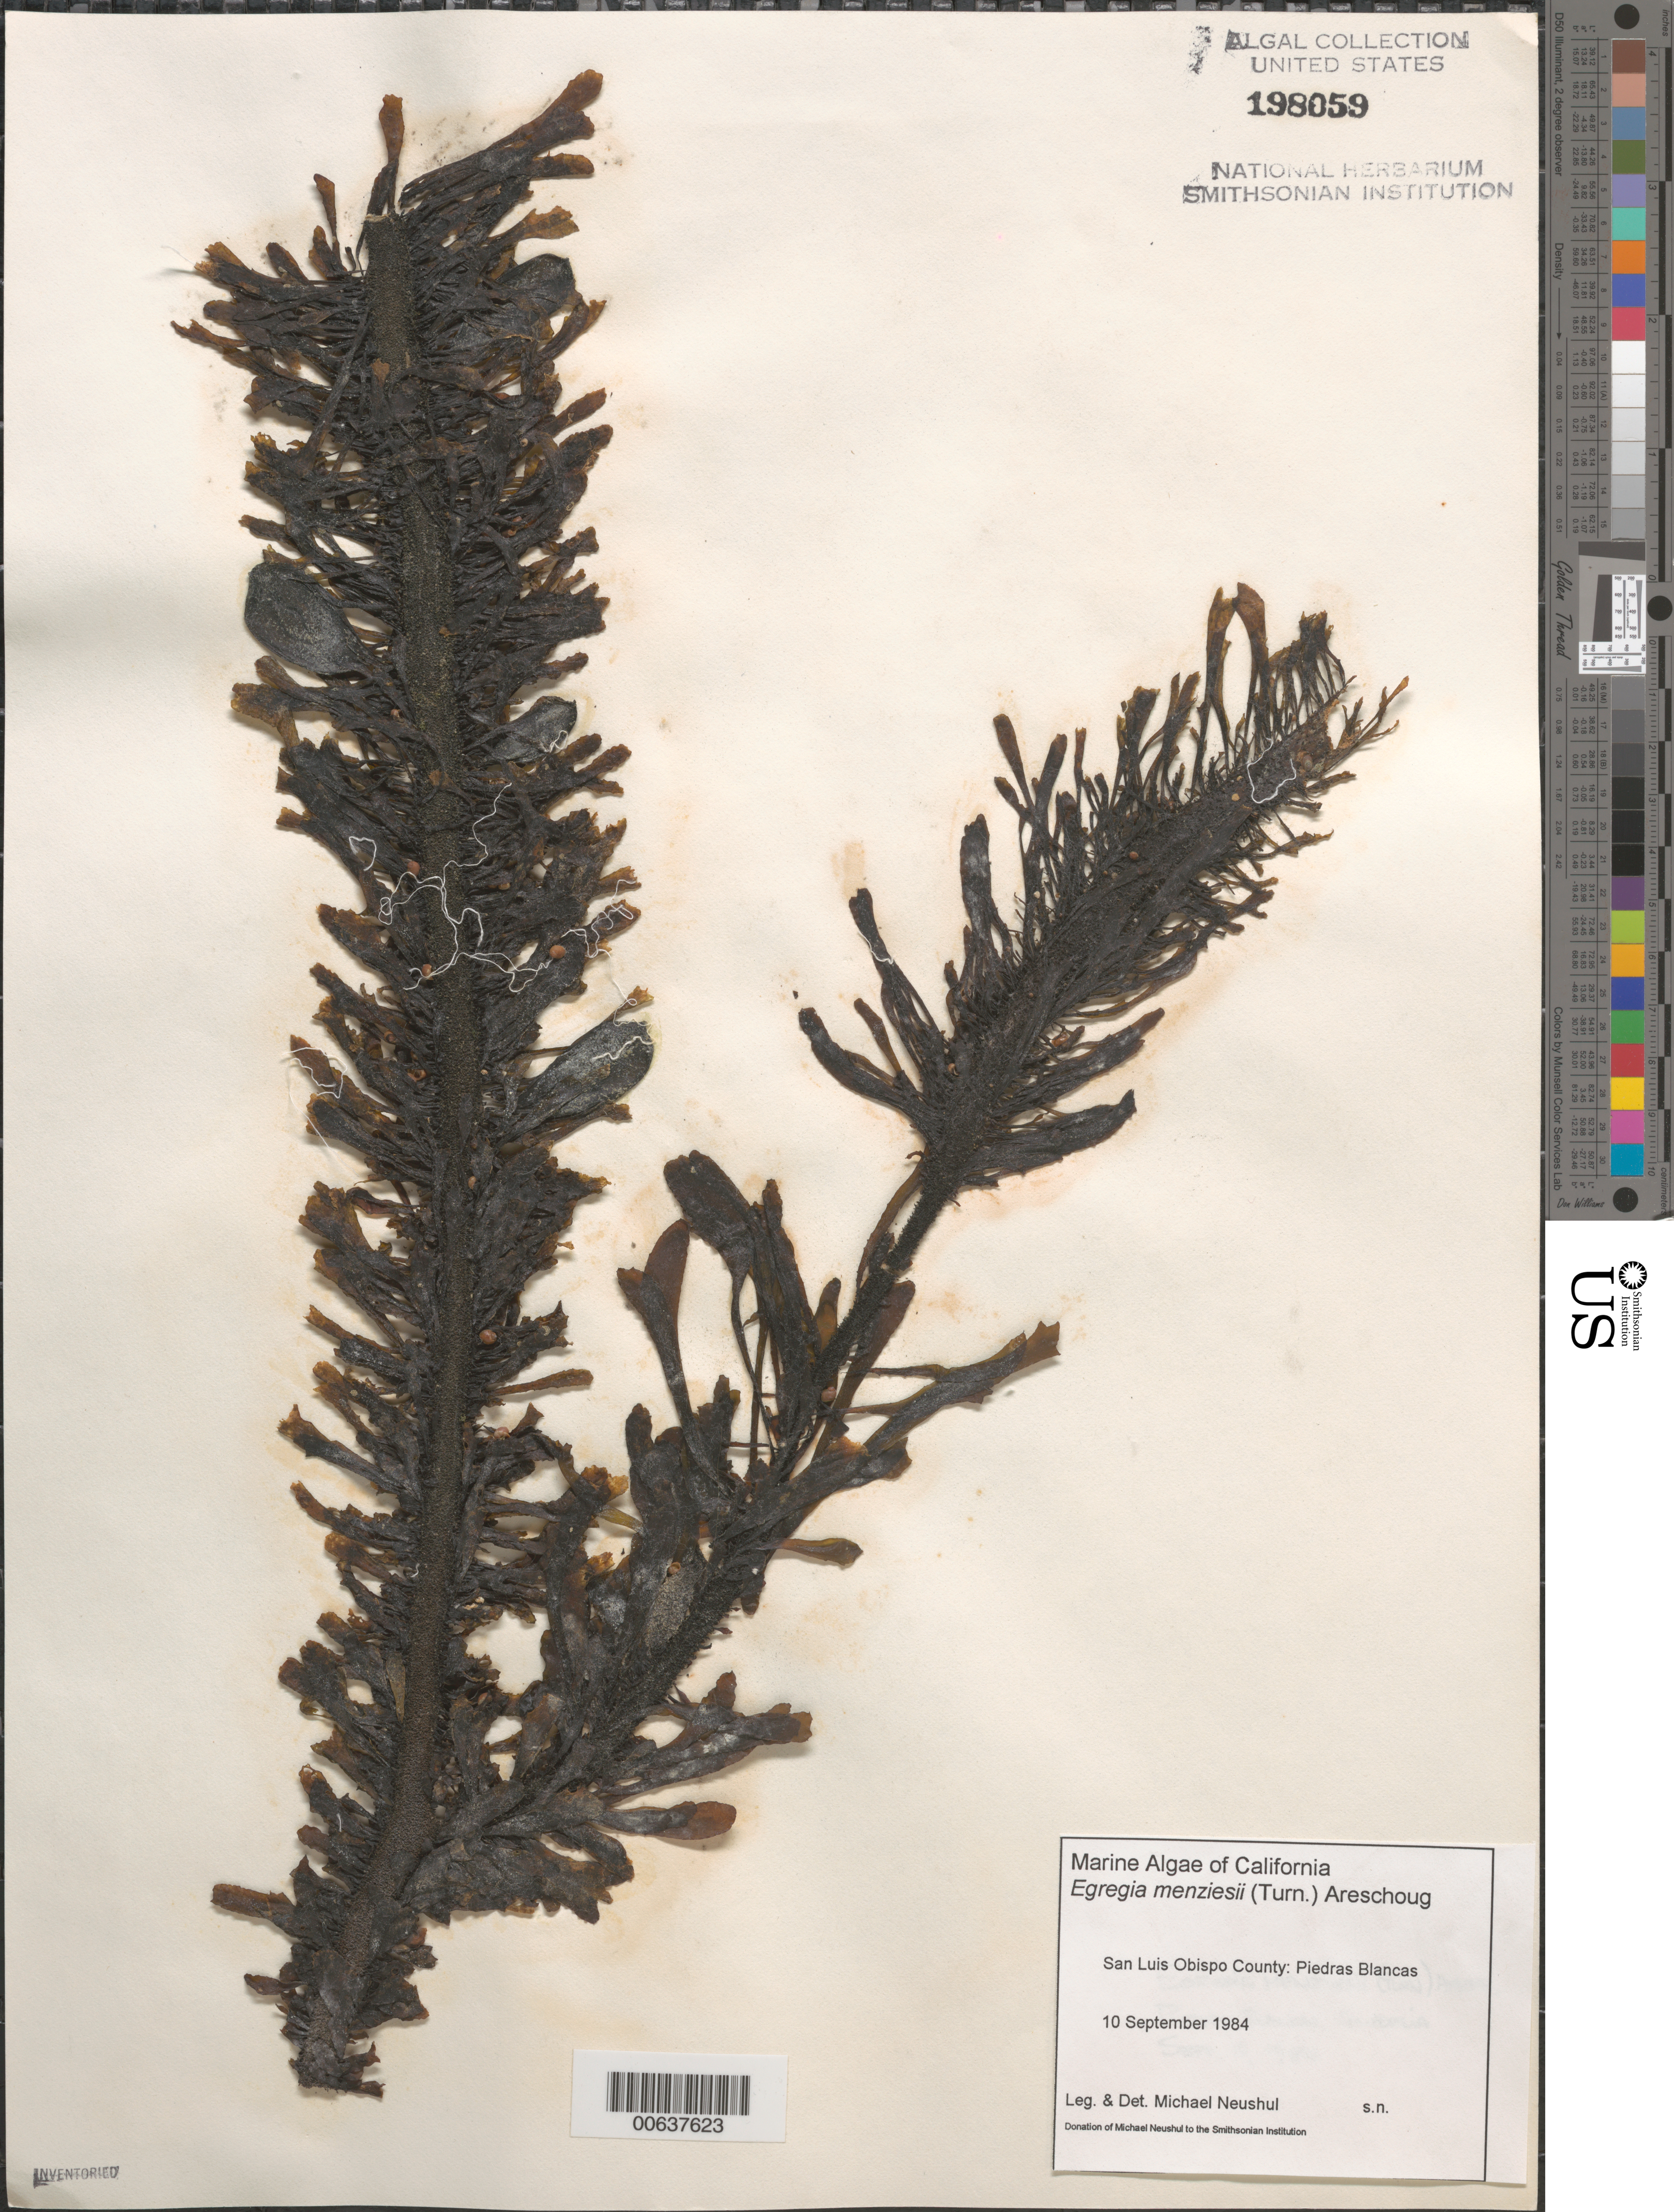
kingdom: Chromista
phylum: Ochrophyta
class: Phaeophyceae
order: Laminariales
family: Lessoniaceae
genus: Egregia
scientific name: Egregia menziesii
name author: (Turner) Aresch.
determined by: Neushul, M.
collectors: M. Neushul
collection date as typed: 10 Sep 1984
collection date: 1984-09-10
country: United States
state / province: California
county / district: San Luis Obispo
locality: Piedras Blancas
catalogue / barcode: US 198059